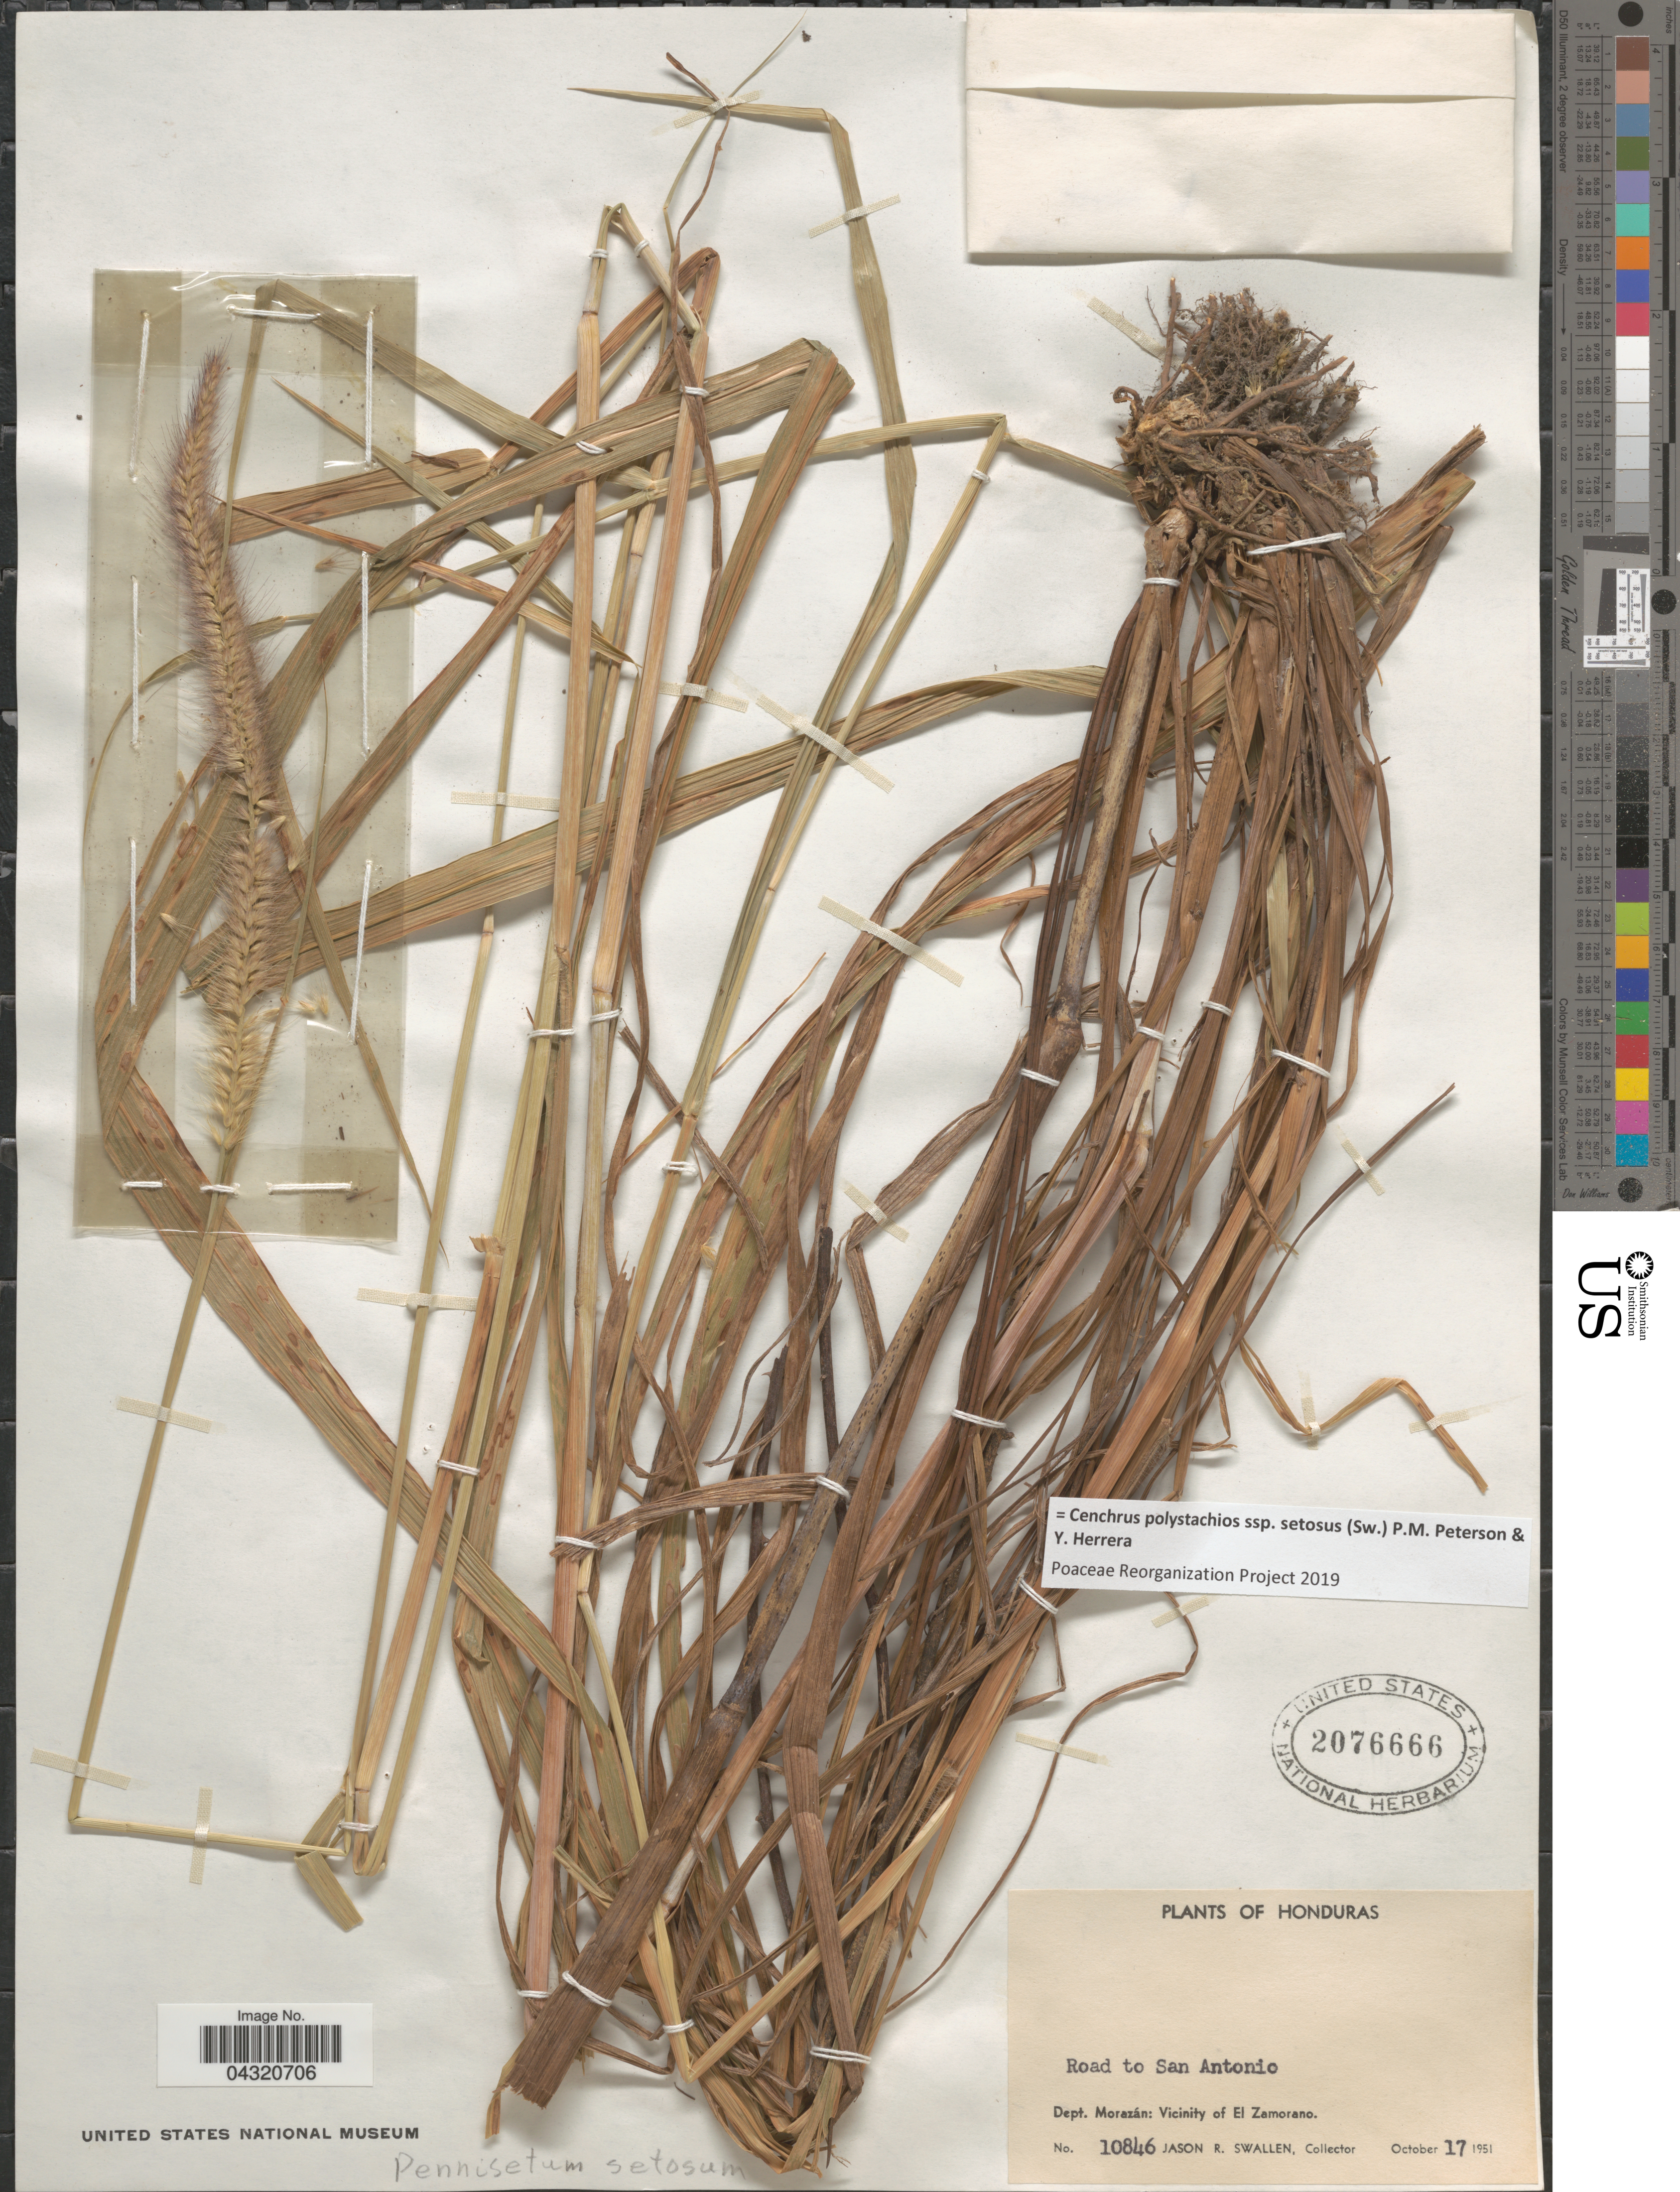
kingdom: Plantae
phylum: Tracheophyta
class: Liliopsida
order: Poales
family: Poaceae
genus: Cenchrus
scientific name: Cenchrus polystachios subsp. setosus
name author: (Sw.) P.M. Peterson & Y. Herrera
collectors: J. R. Swallen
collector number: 10846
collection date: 1951-10-17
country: Honduras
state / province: Fco. Morazán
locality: Road to San Antonio. Dept. Morazán: Vicinity of El Zamorano.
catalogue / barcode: US 2076666